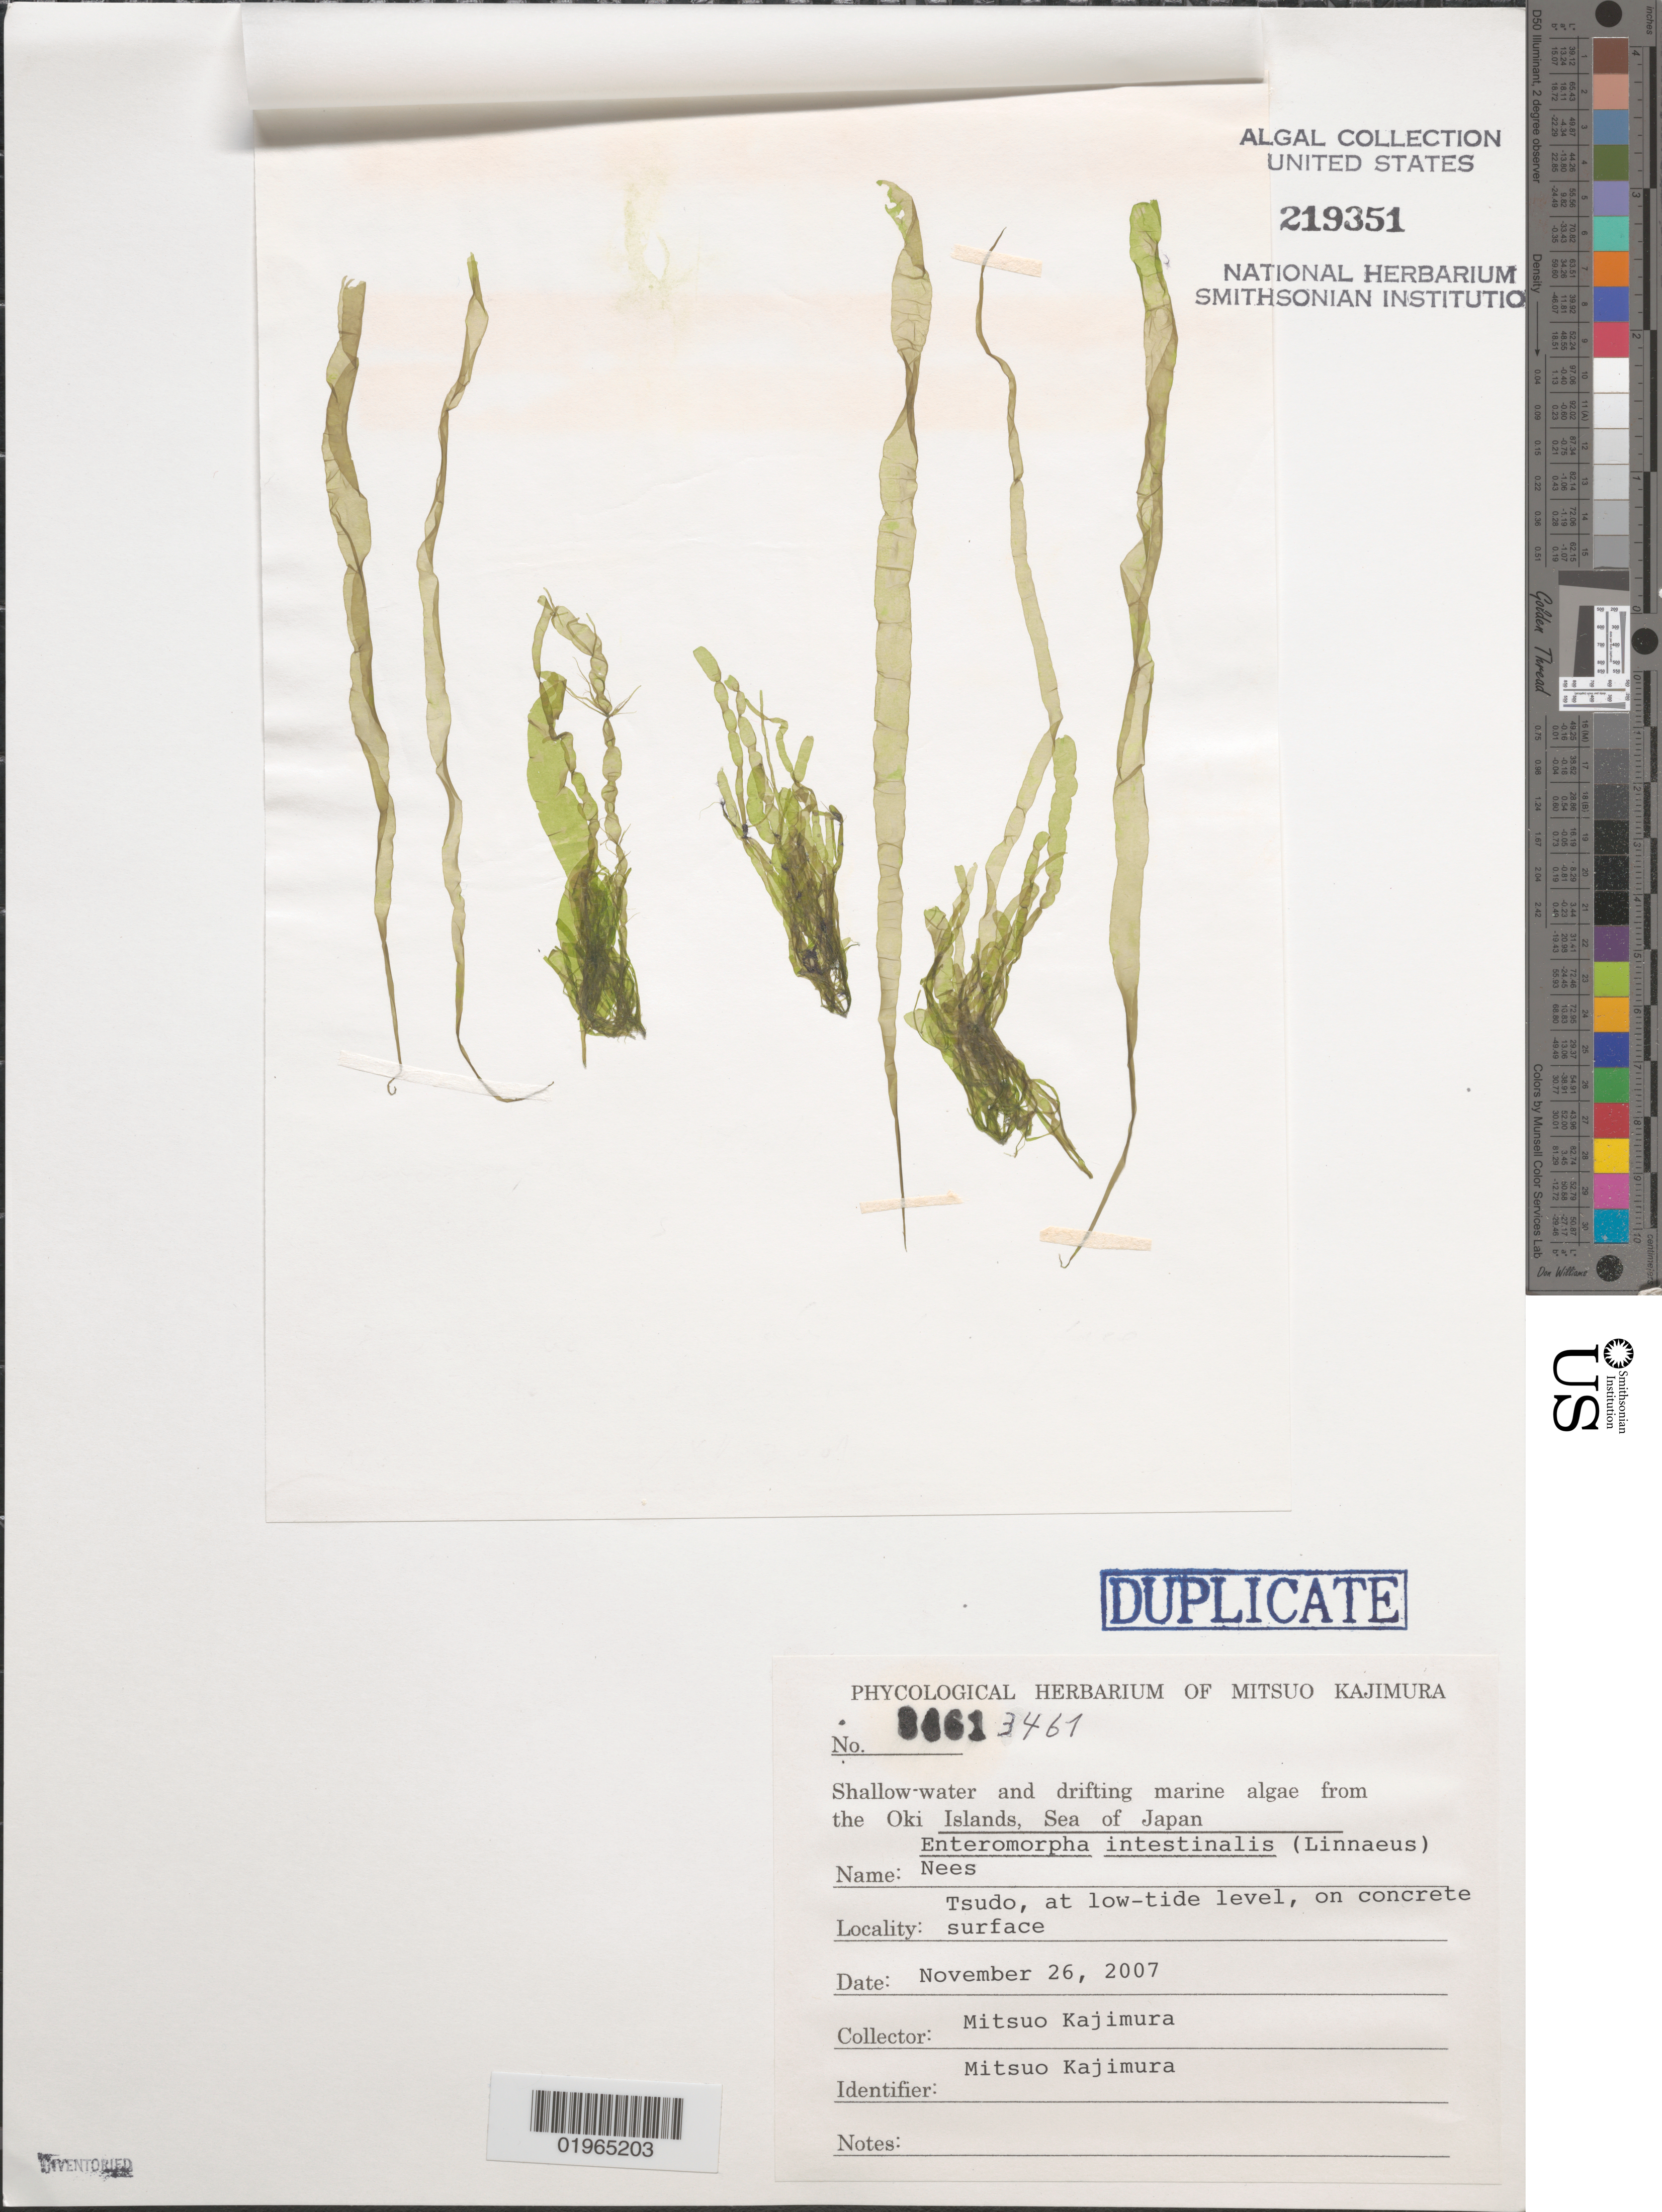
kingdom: Plantae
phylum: Chlorophyta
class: Ulvophyceae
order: Ulvales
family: Ulvaceae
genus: Ulva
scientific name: Ulva sp.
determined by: Algae name updating Project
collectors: M. Kajimura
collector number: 3461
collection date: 2007-11-26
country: Japan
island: Oki Islands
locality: At low-tide level, on concrete surface.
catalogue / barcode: US 219351